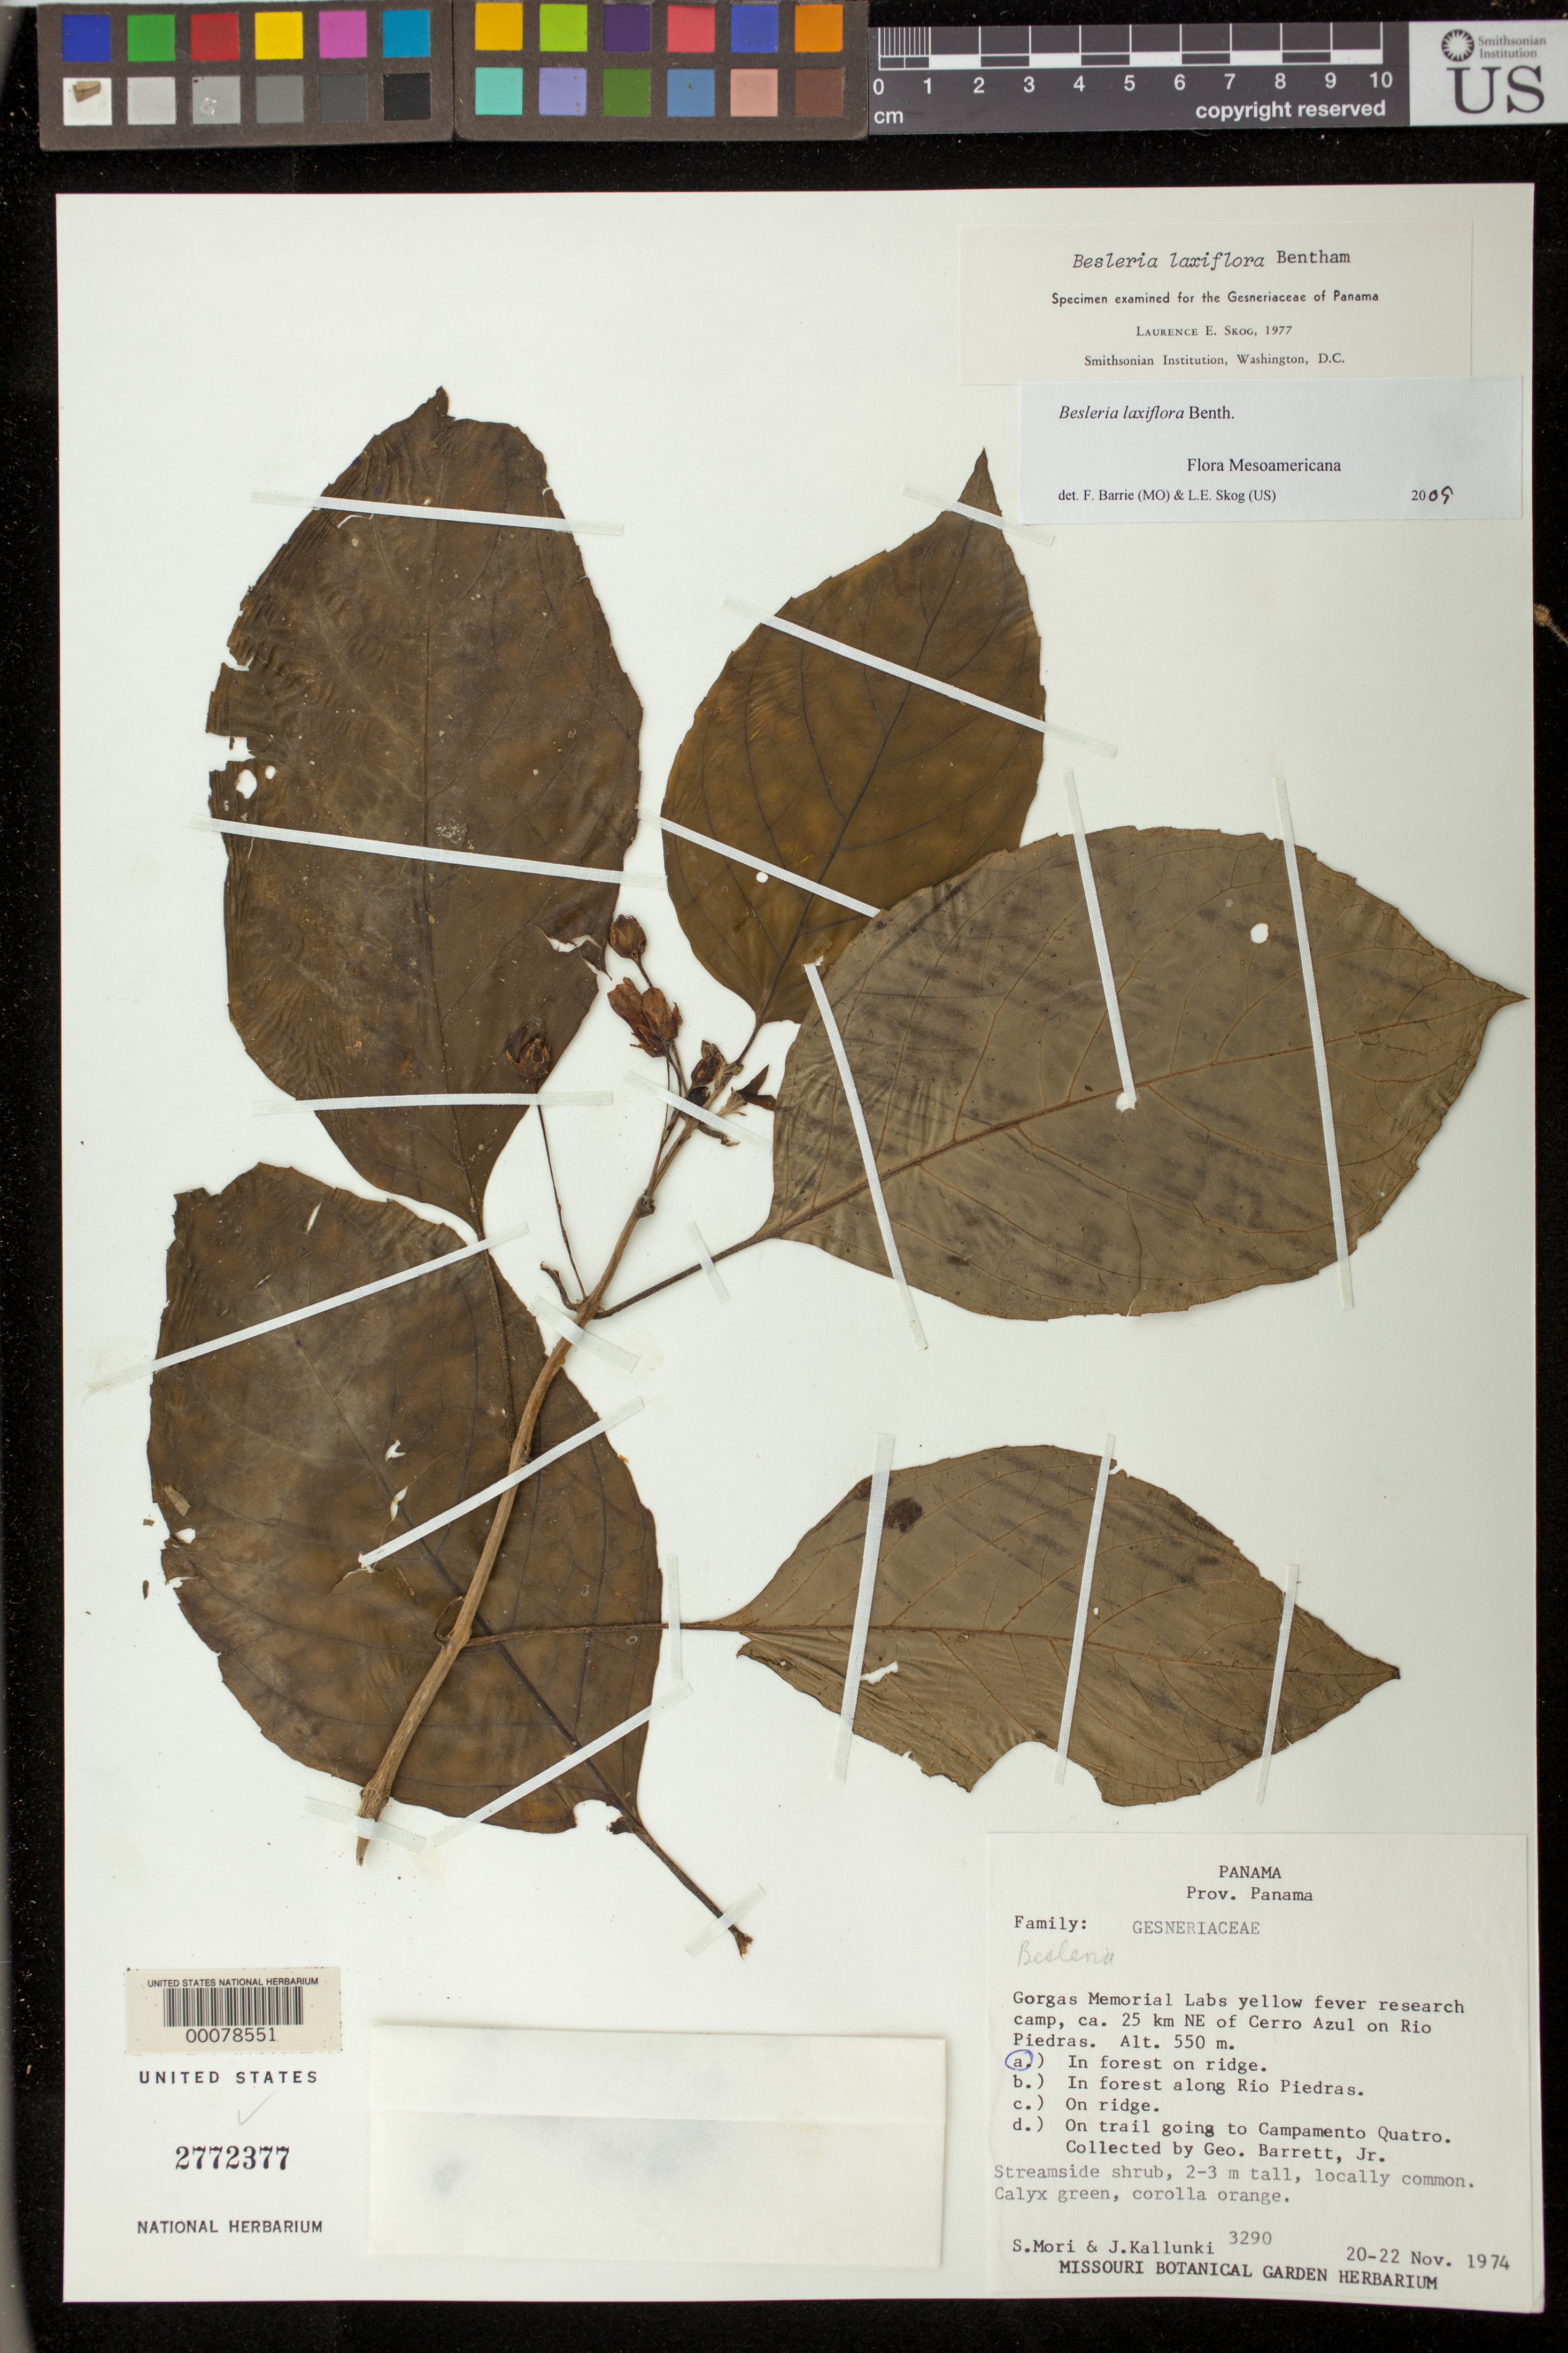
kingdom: Plantae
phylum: Tracheophyta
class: Magnoliopsida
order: Lamiales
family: Gesneriaceae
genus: Besleria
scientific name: Besleria laxiflora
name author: Benth.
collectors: S. Mori & J. Kallunki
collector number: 3290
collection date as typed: Nov 1974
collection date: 1974-11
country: Panama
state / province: Panamá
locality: Gorgas Memorial Labs Yellow Fever Research camp, about 25 km NE of Cerro Azulon Rio Piedras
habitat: In forest on ridge; streamside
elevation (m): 550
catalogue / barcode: US 2772377